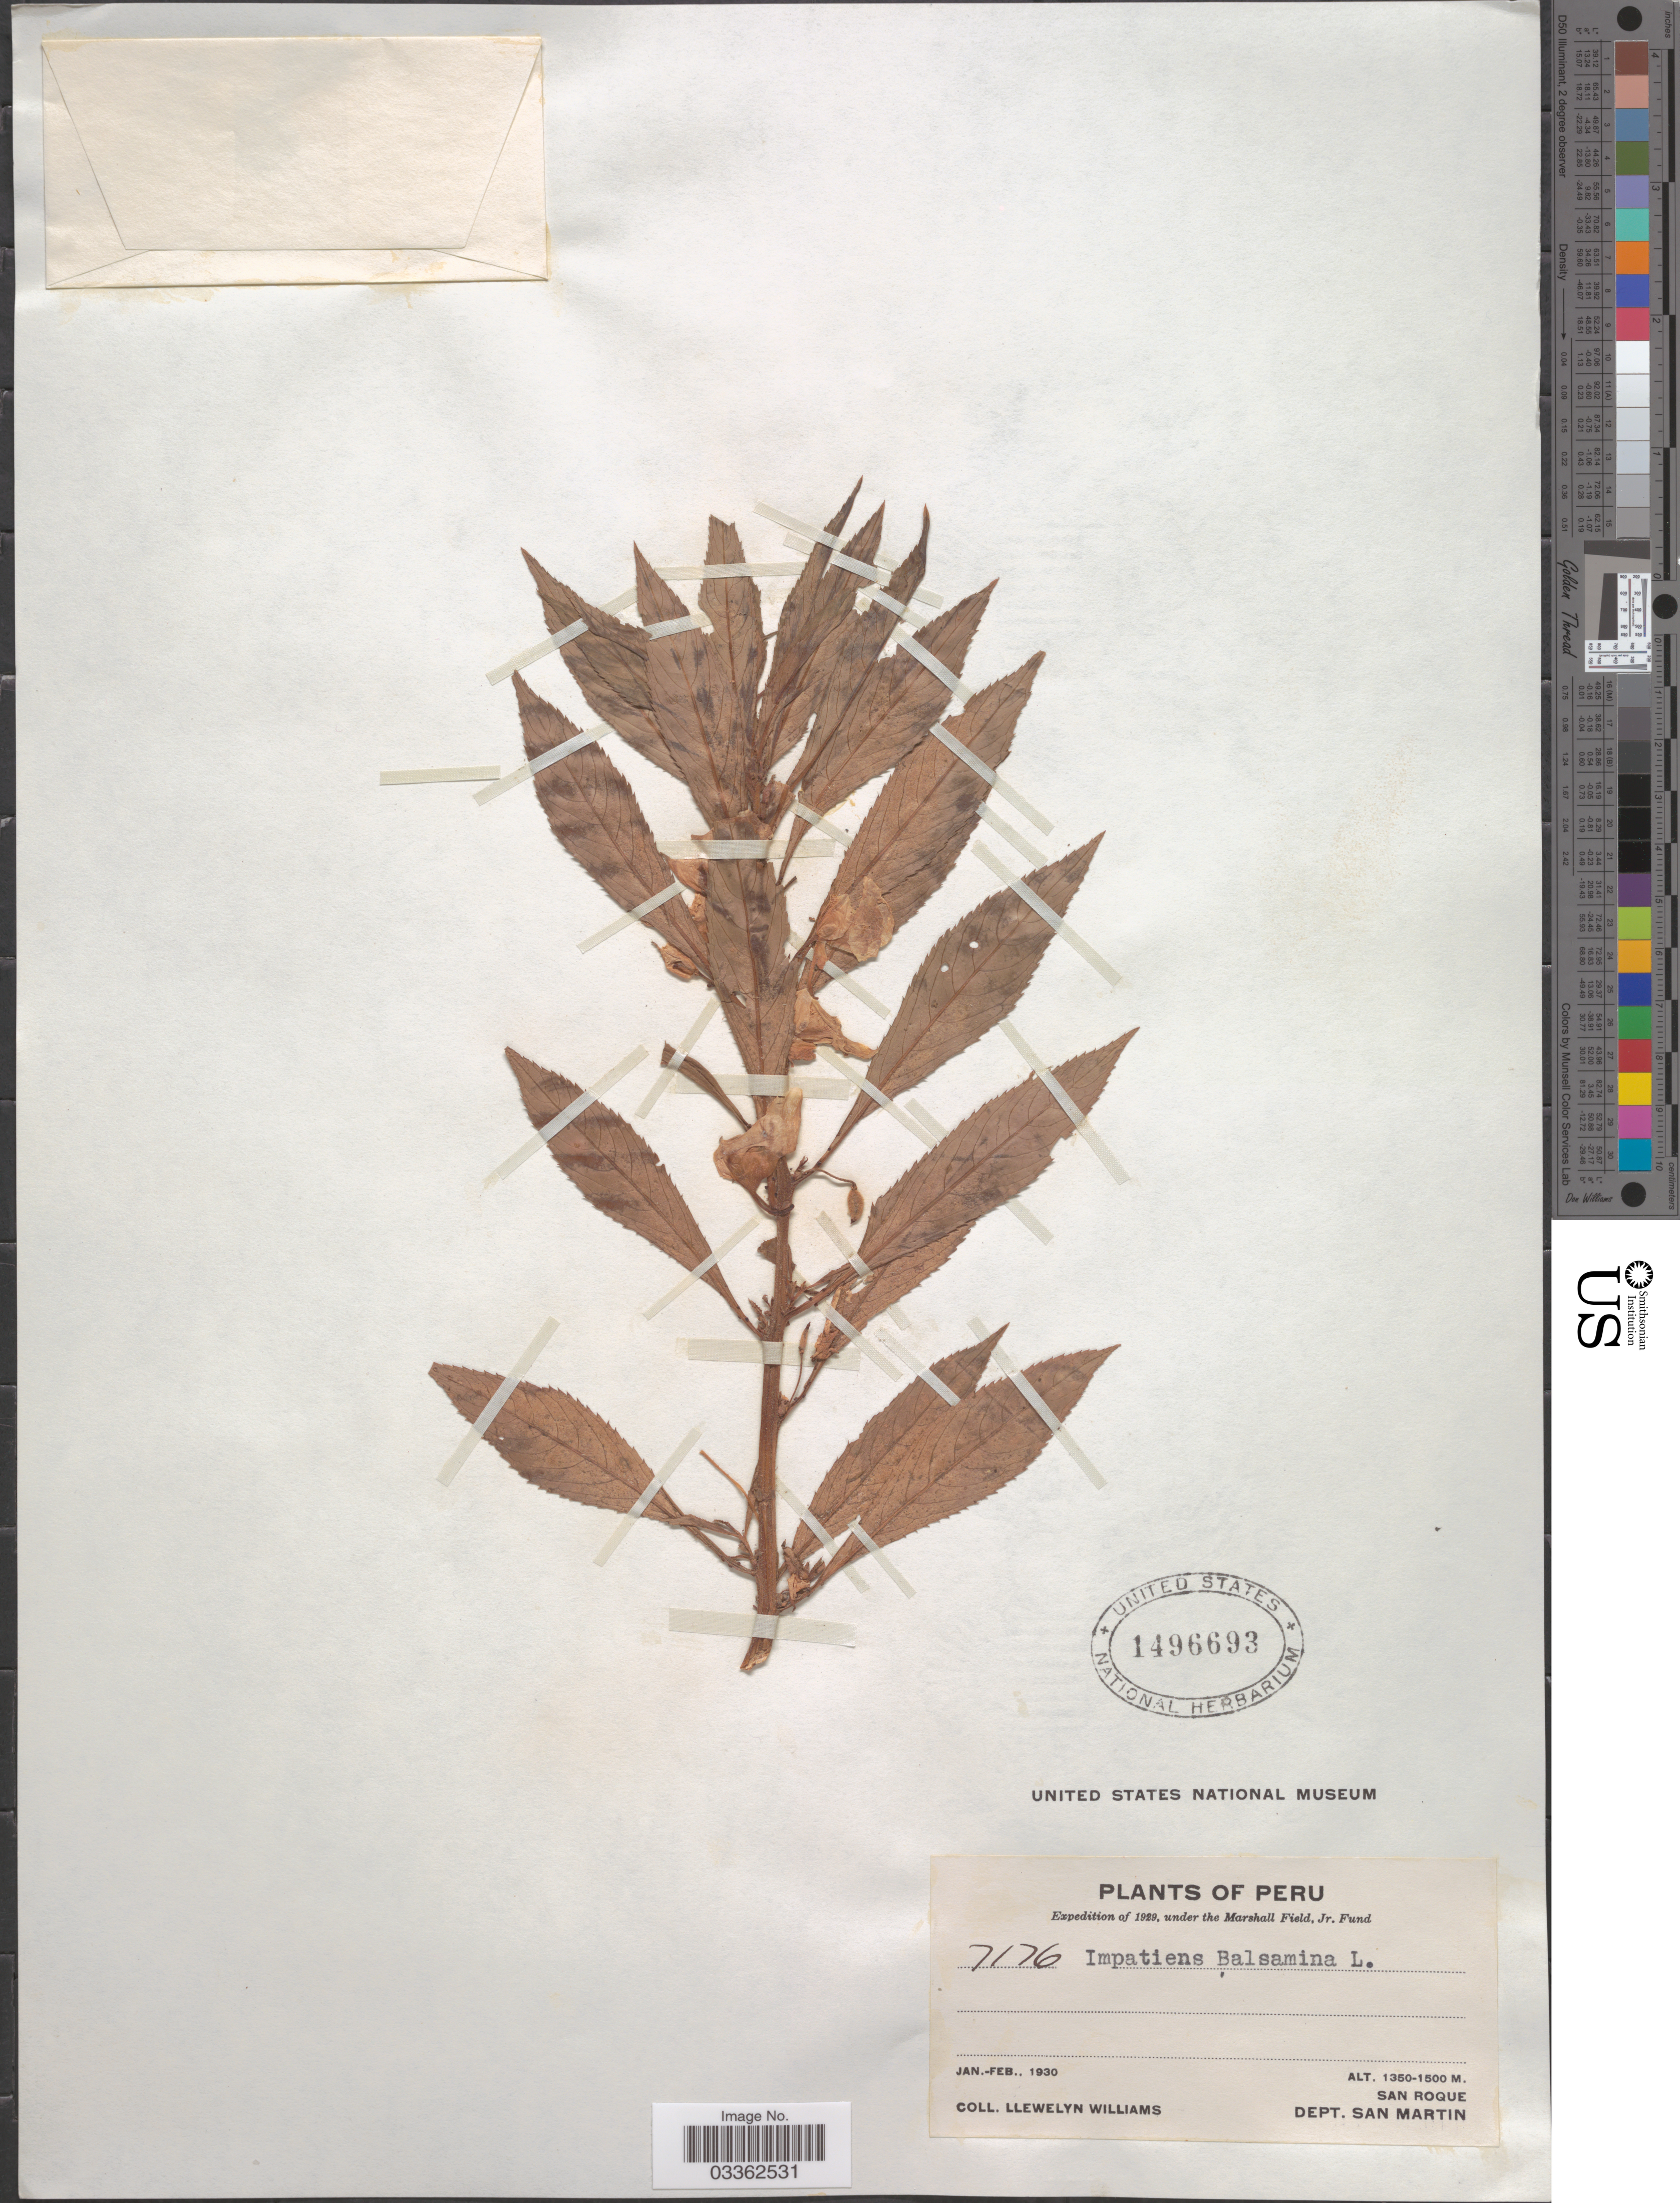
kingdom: Plantae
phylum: Tracheophyta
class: Magnoliopsida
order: Ericales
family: Balsaminaceae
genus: Impatiens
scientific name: Impatiens balsamina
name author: L.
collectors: Ll. Williams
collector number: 7176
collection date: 1930-01/1930-02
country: Peru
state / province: San Martín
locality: San Roque, Dept. San Martin.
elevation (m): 1350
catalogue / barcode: US 1496693